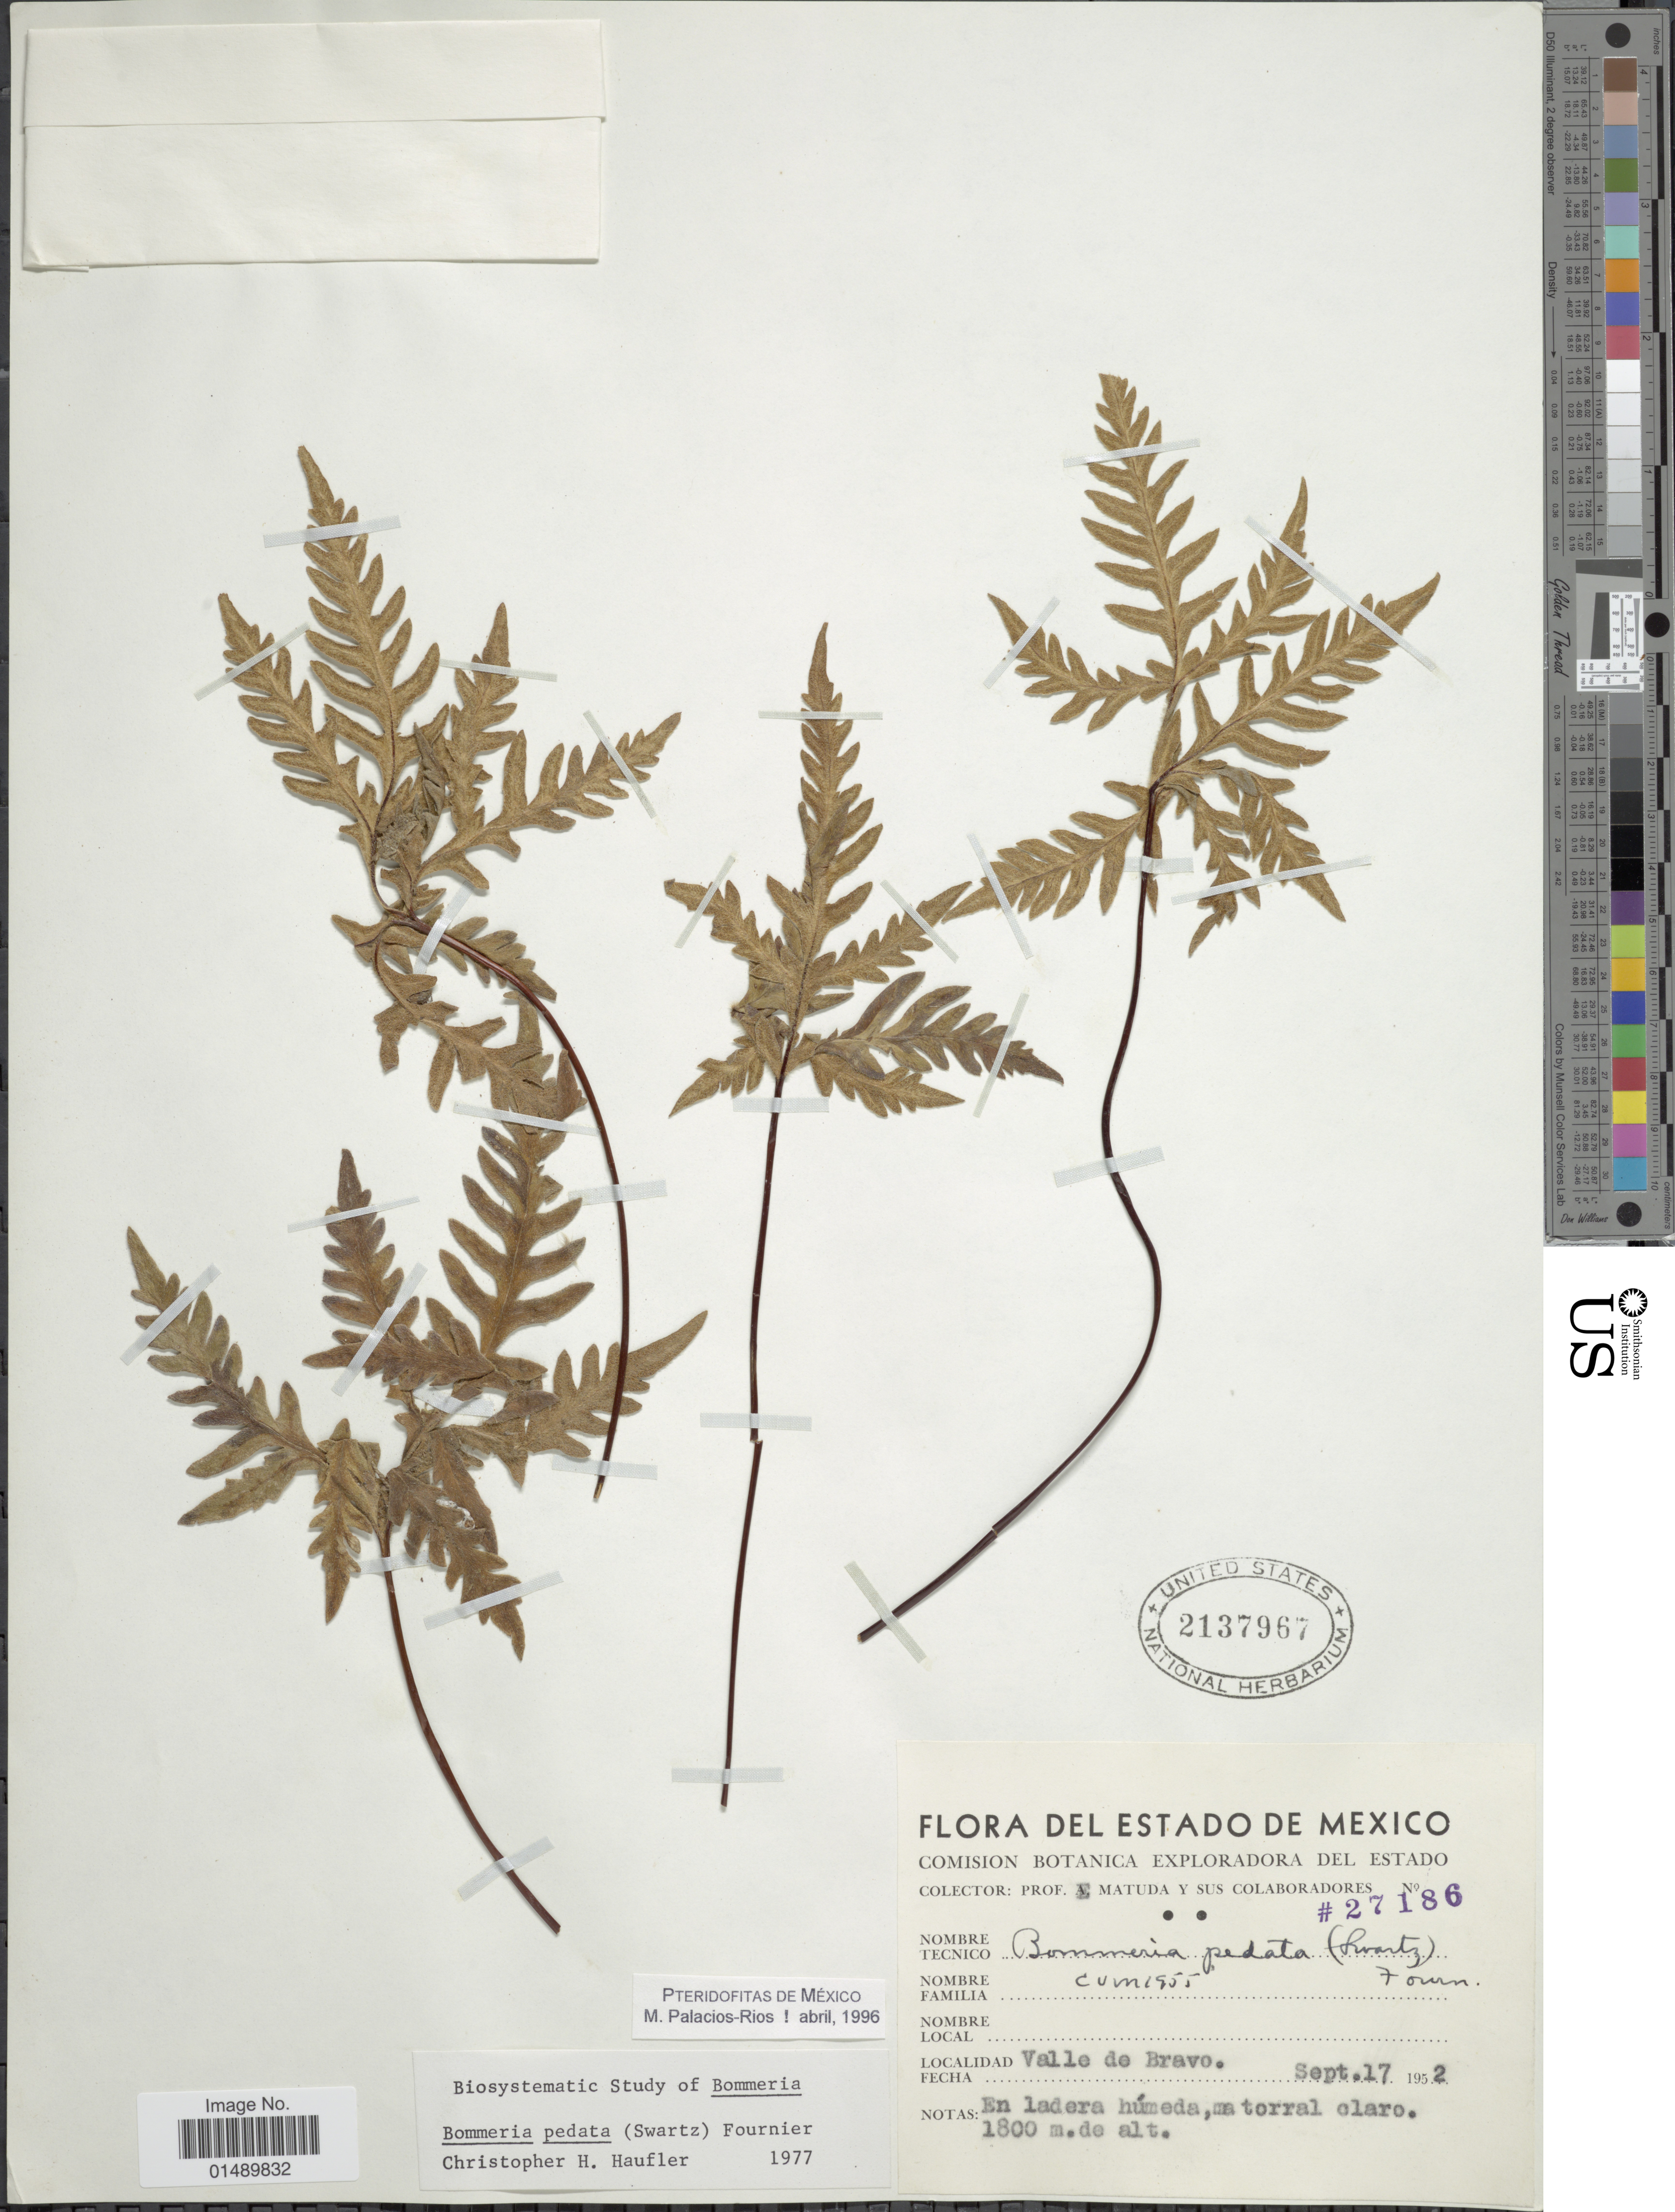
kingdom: Plantae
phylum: Tracheophyta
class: Polypodiopsida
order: Polypodiales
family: Pteridaceae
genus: Bommeria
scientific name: Bommeria pedata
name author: (Sw.) E. Fourn.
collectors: E. Matuda & et al.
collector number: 27186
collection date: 1952-09-17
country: Mexico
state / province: México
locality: Mexico, Valle de Bravo.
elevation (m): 1800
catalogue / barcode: US 2137967